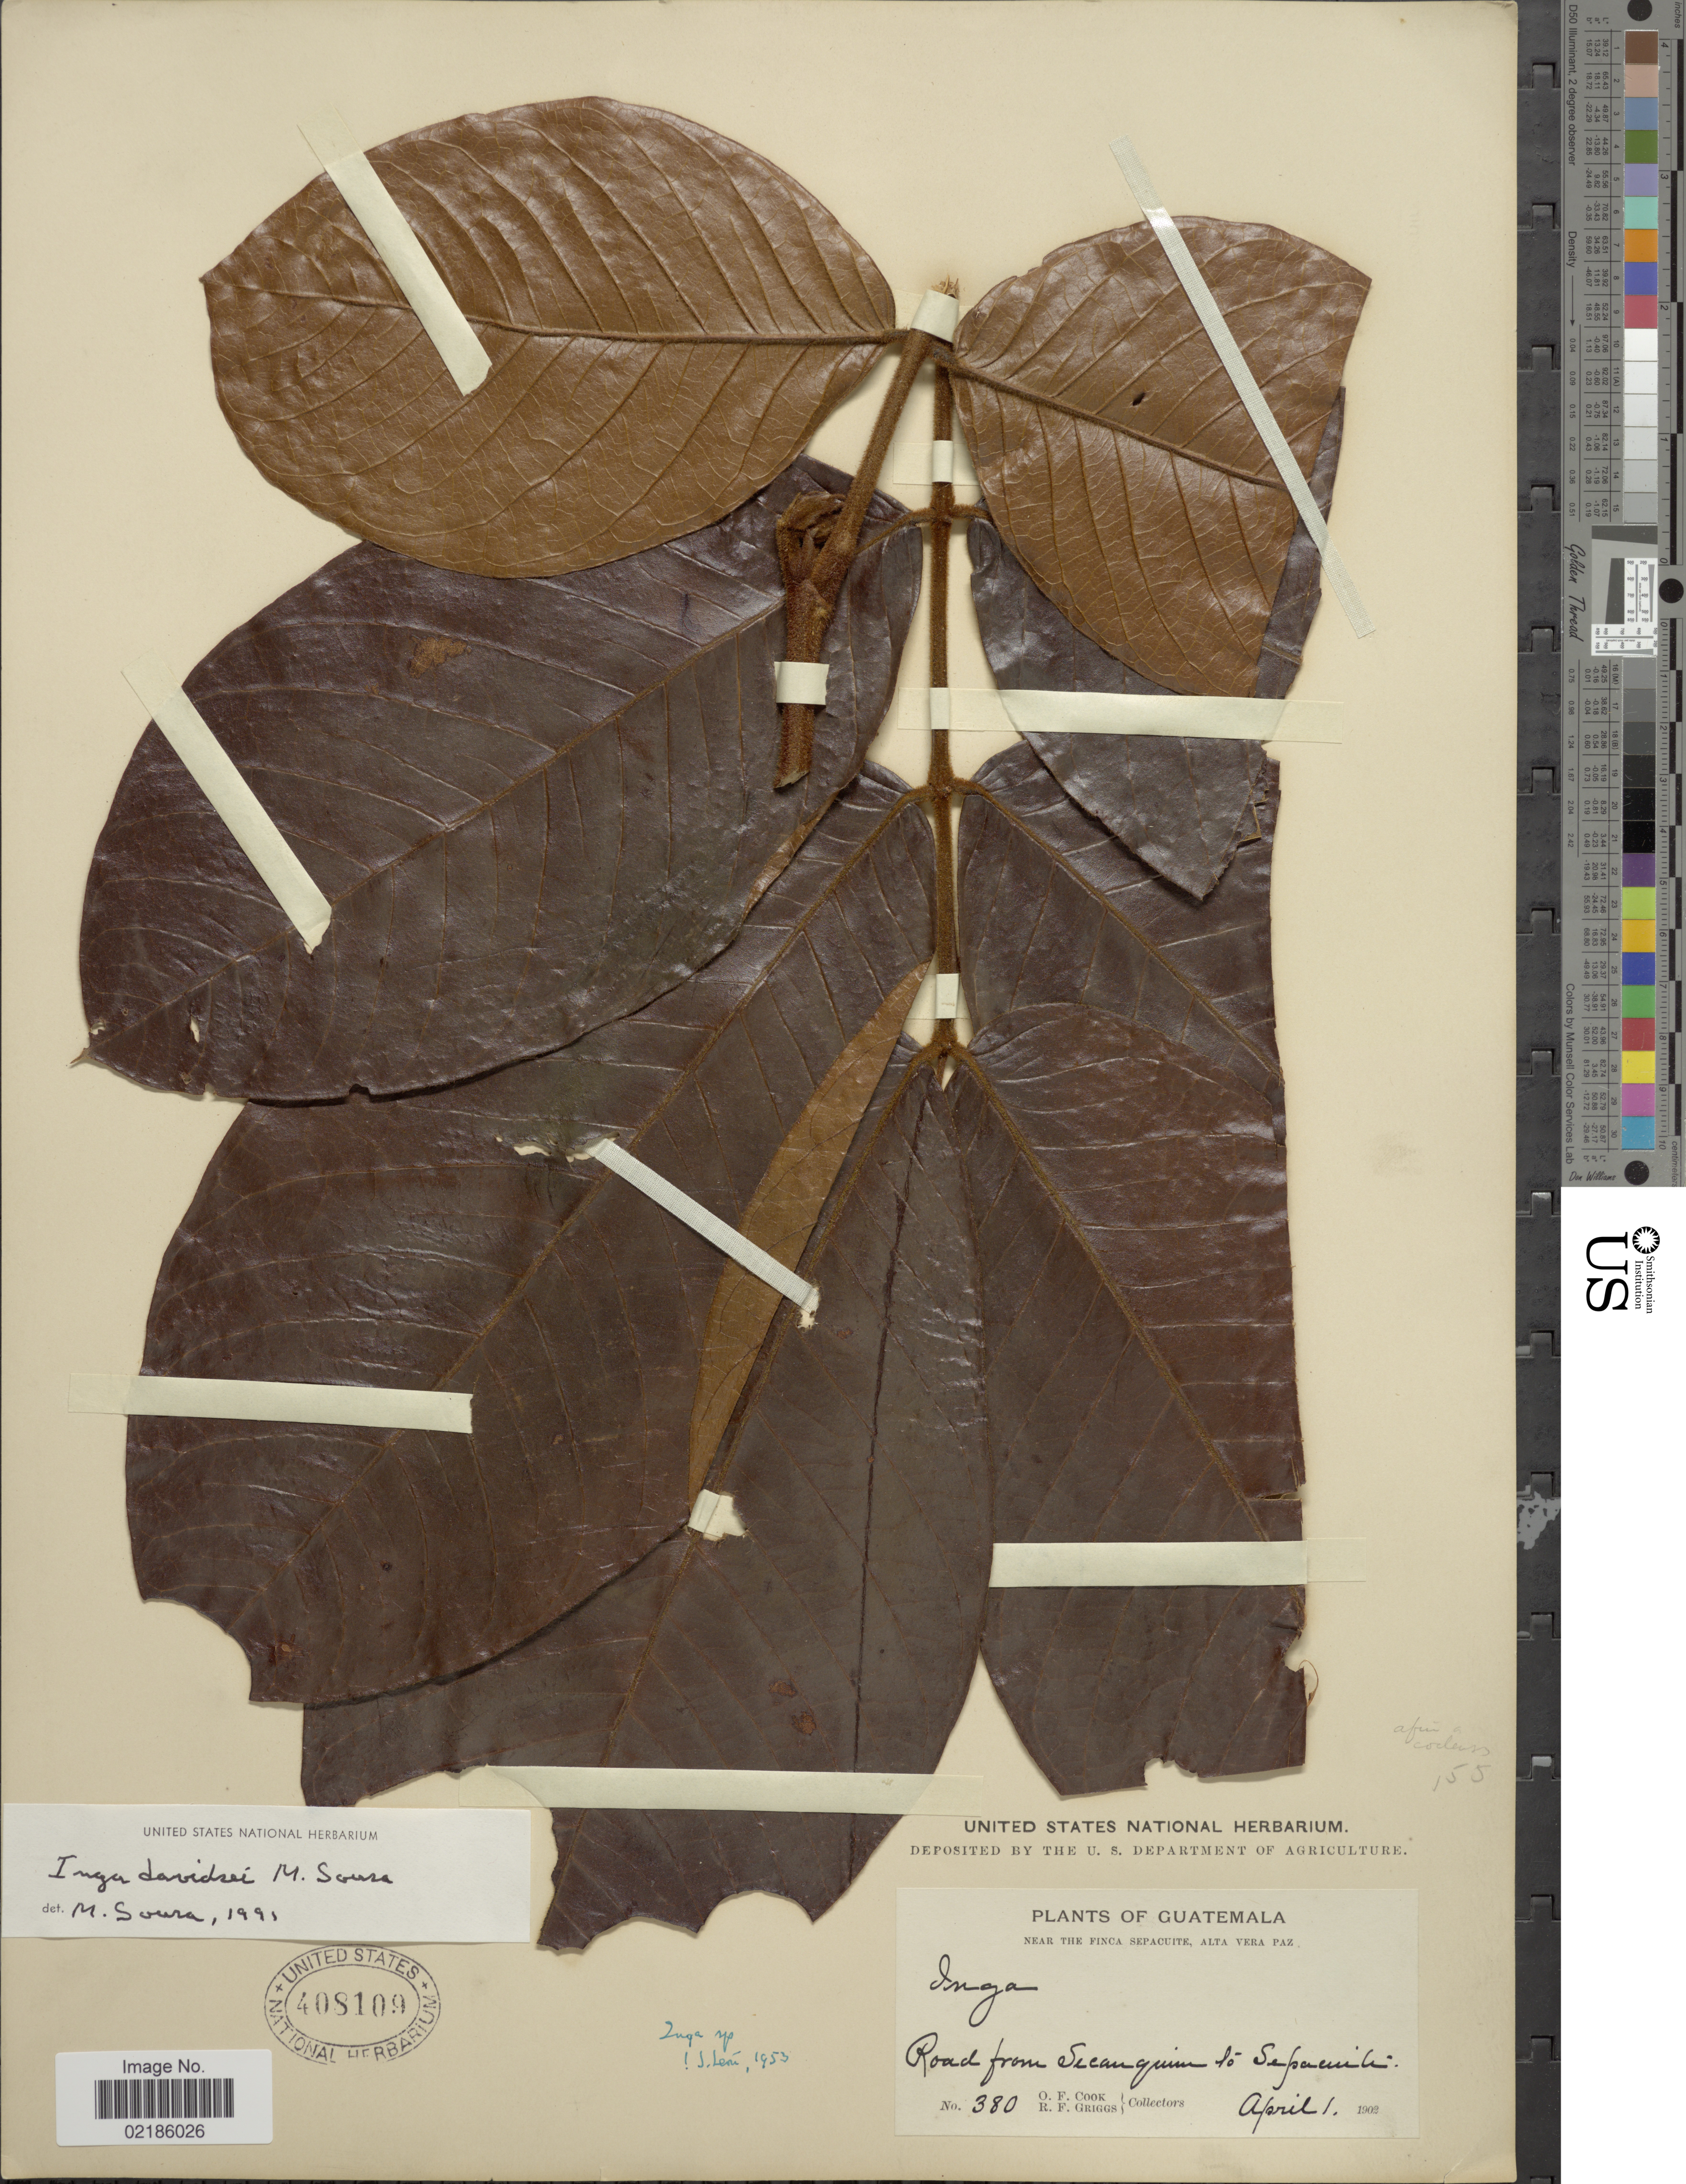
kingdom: Plantae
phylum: Tracheophyta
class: Magnoliopsida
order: Fabales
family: Fabaceae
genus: Inga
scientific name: Inga davidsei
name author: M. Sousa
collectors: O. F. Cook & R. F. Griggs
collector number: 380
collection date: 1902-04-01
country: Guatemala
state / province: Alta Verapaz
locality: Near the Finca Sepacuite, Alta Vera Paz. Road from Secanquim to Sepacuite.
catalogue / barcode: US 408109